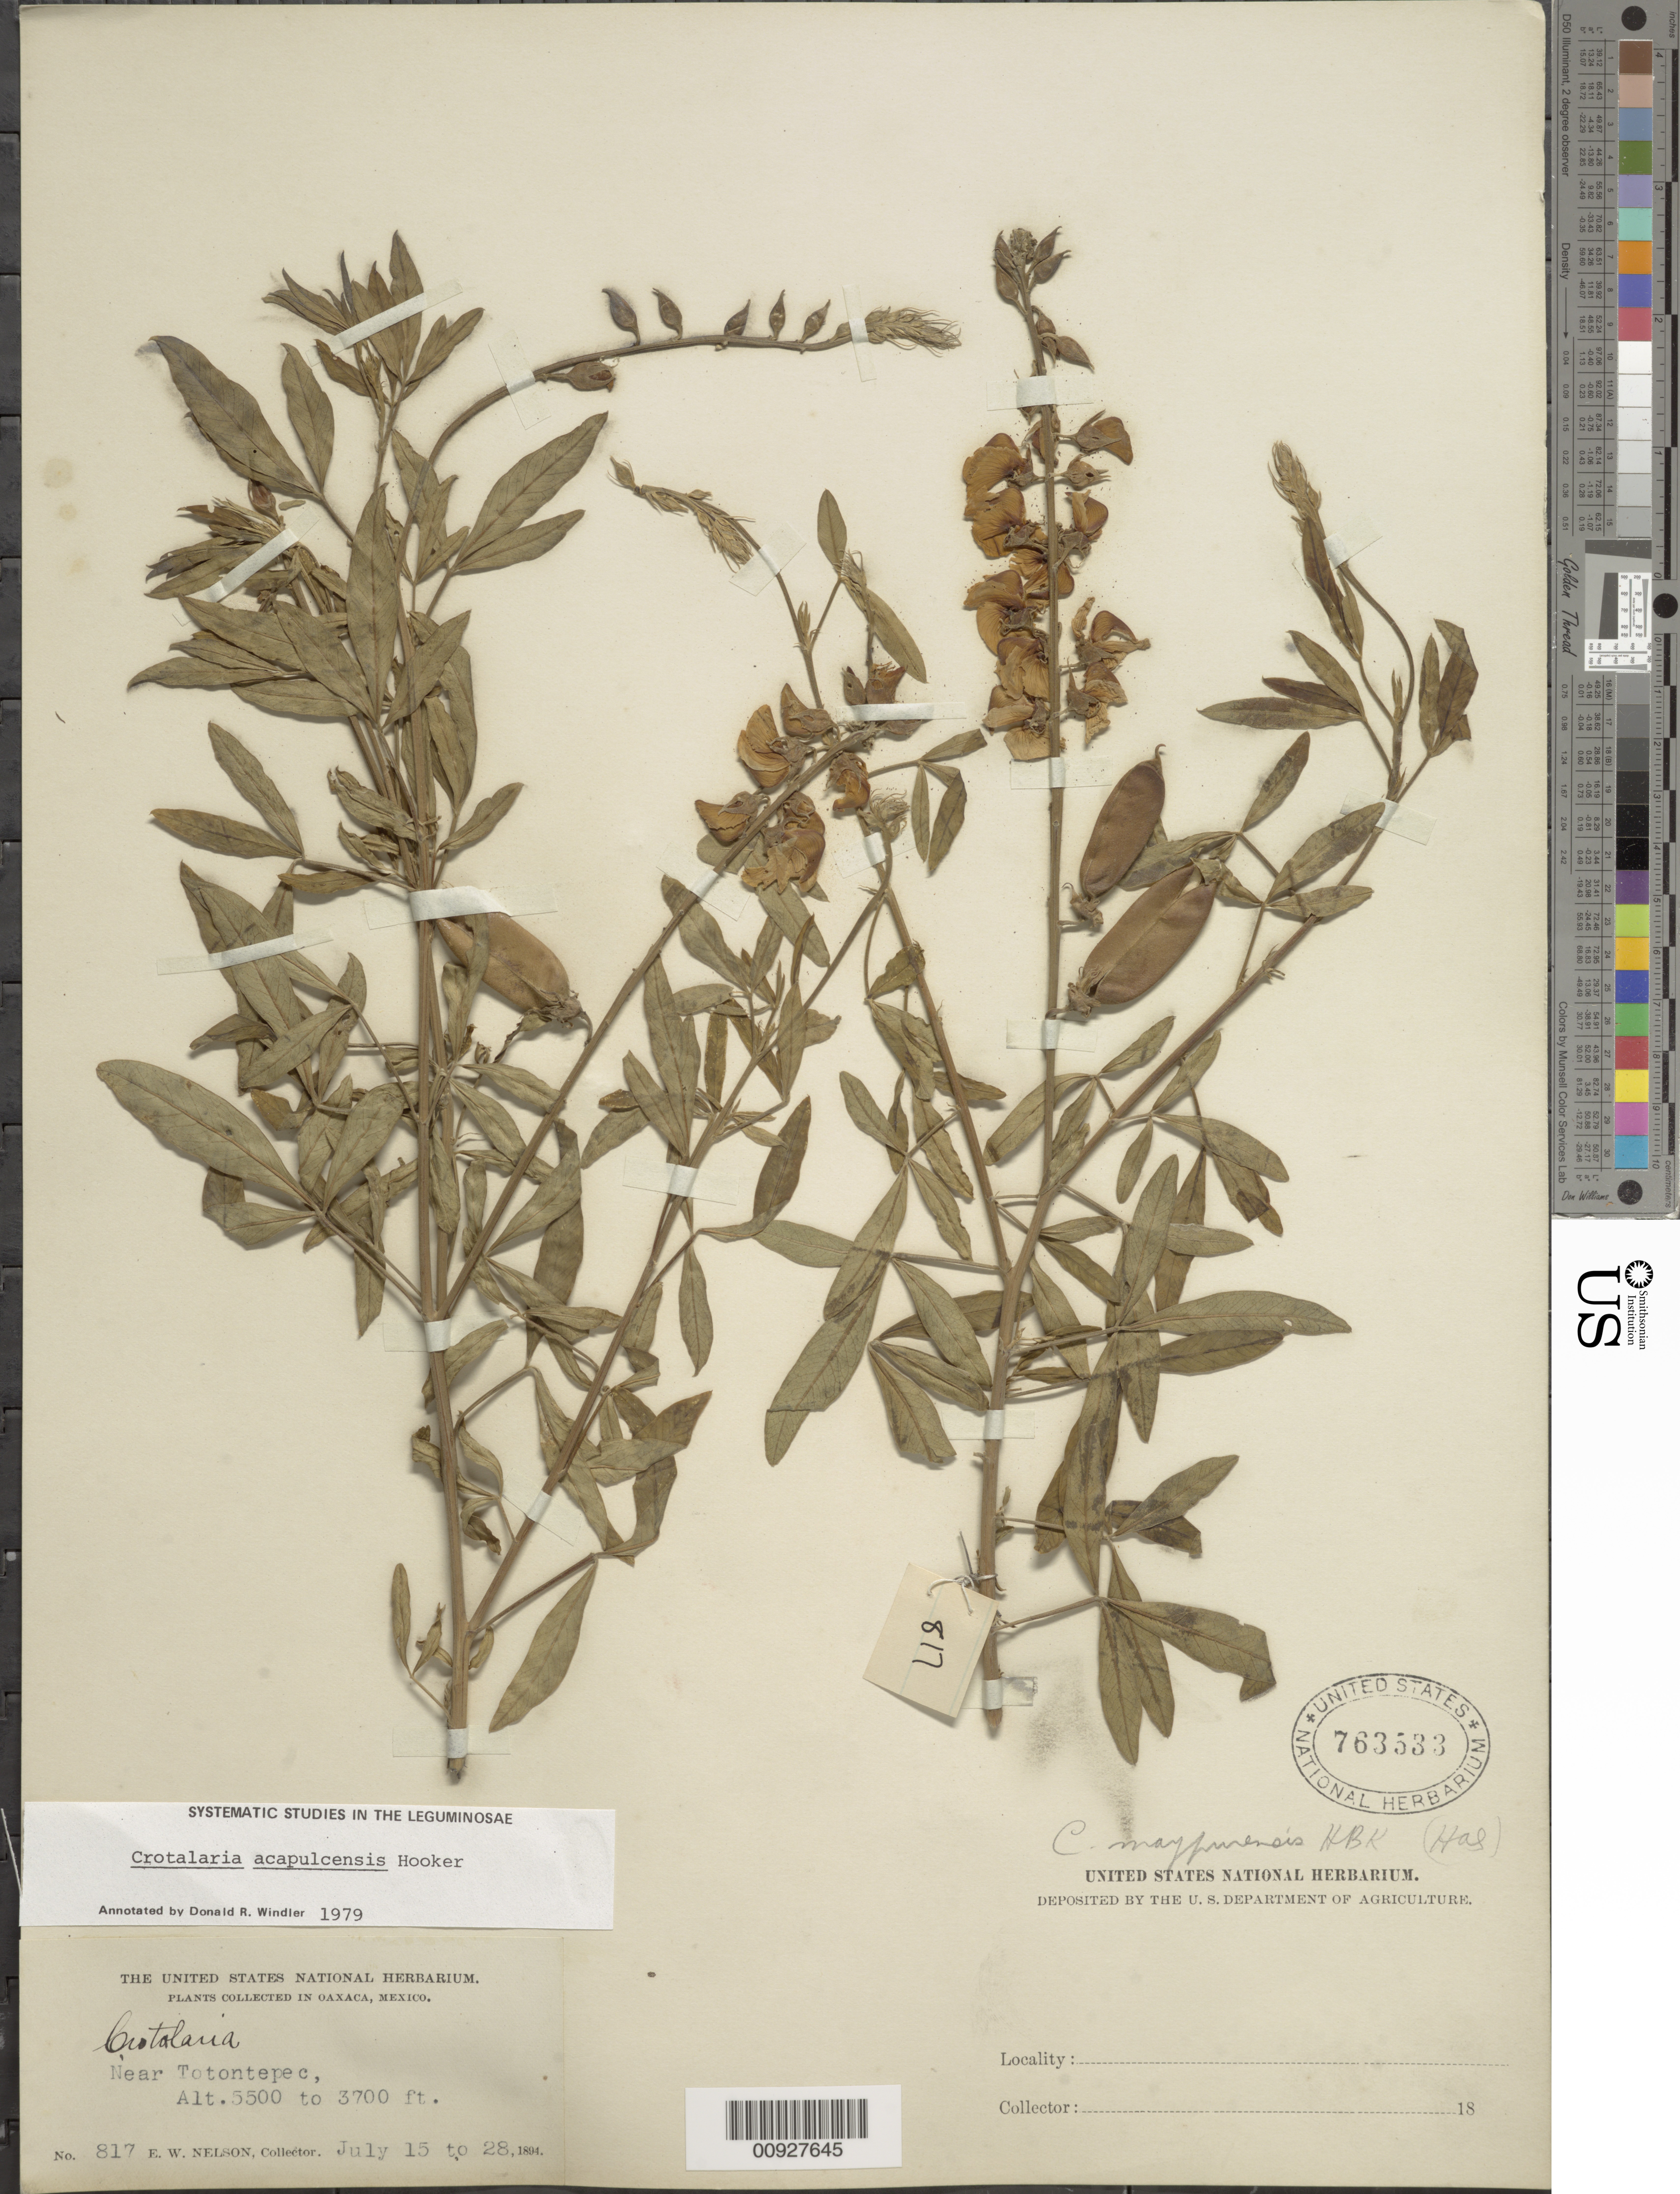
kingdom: Plantae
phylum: Tracheophyta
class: Magnoliopsida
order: Fabales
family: Fabaceae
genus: Crotalaria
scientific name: Crotalaria acapulcensis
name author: Hook. & Arn.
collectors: E. W. Nelson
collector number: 817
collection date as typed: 15 Jul 1894 to 28 Jul 1894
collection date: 1894-07-15/1894-07-28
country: Mexico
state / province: Oaxaca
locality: Near Totontepec.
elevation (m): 1128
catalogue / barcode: US 763533